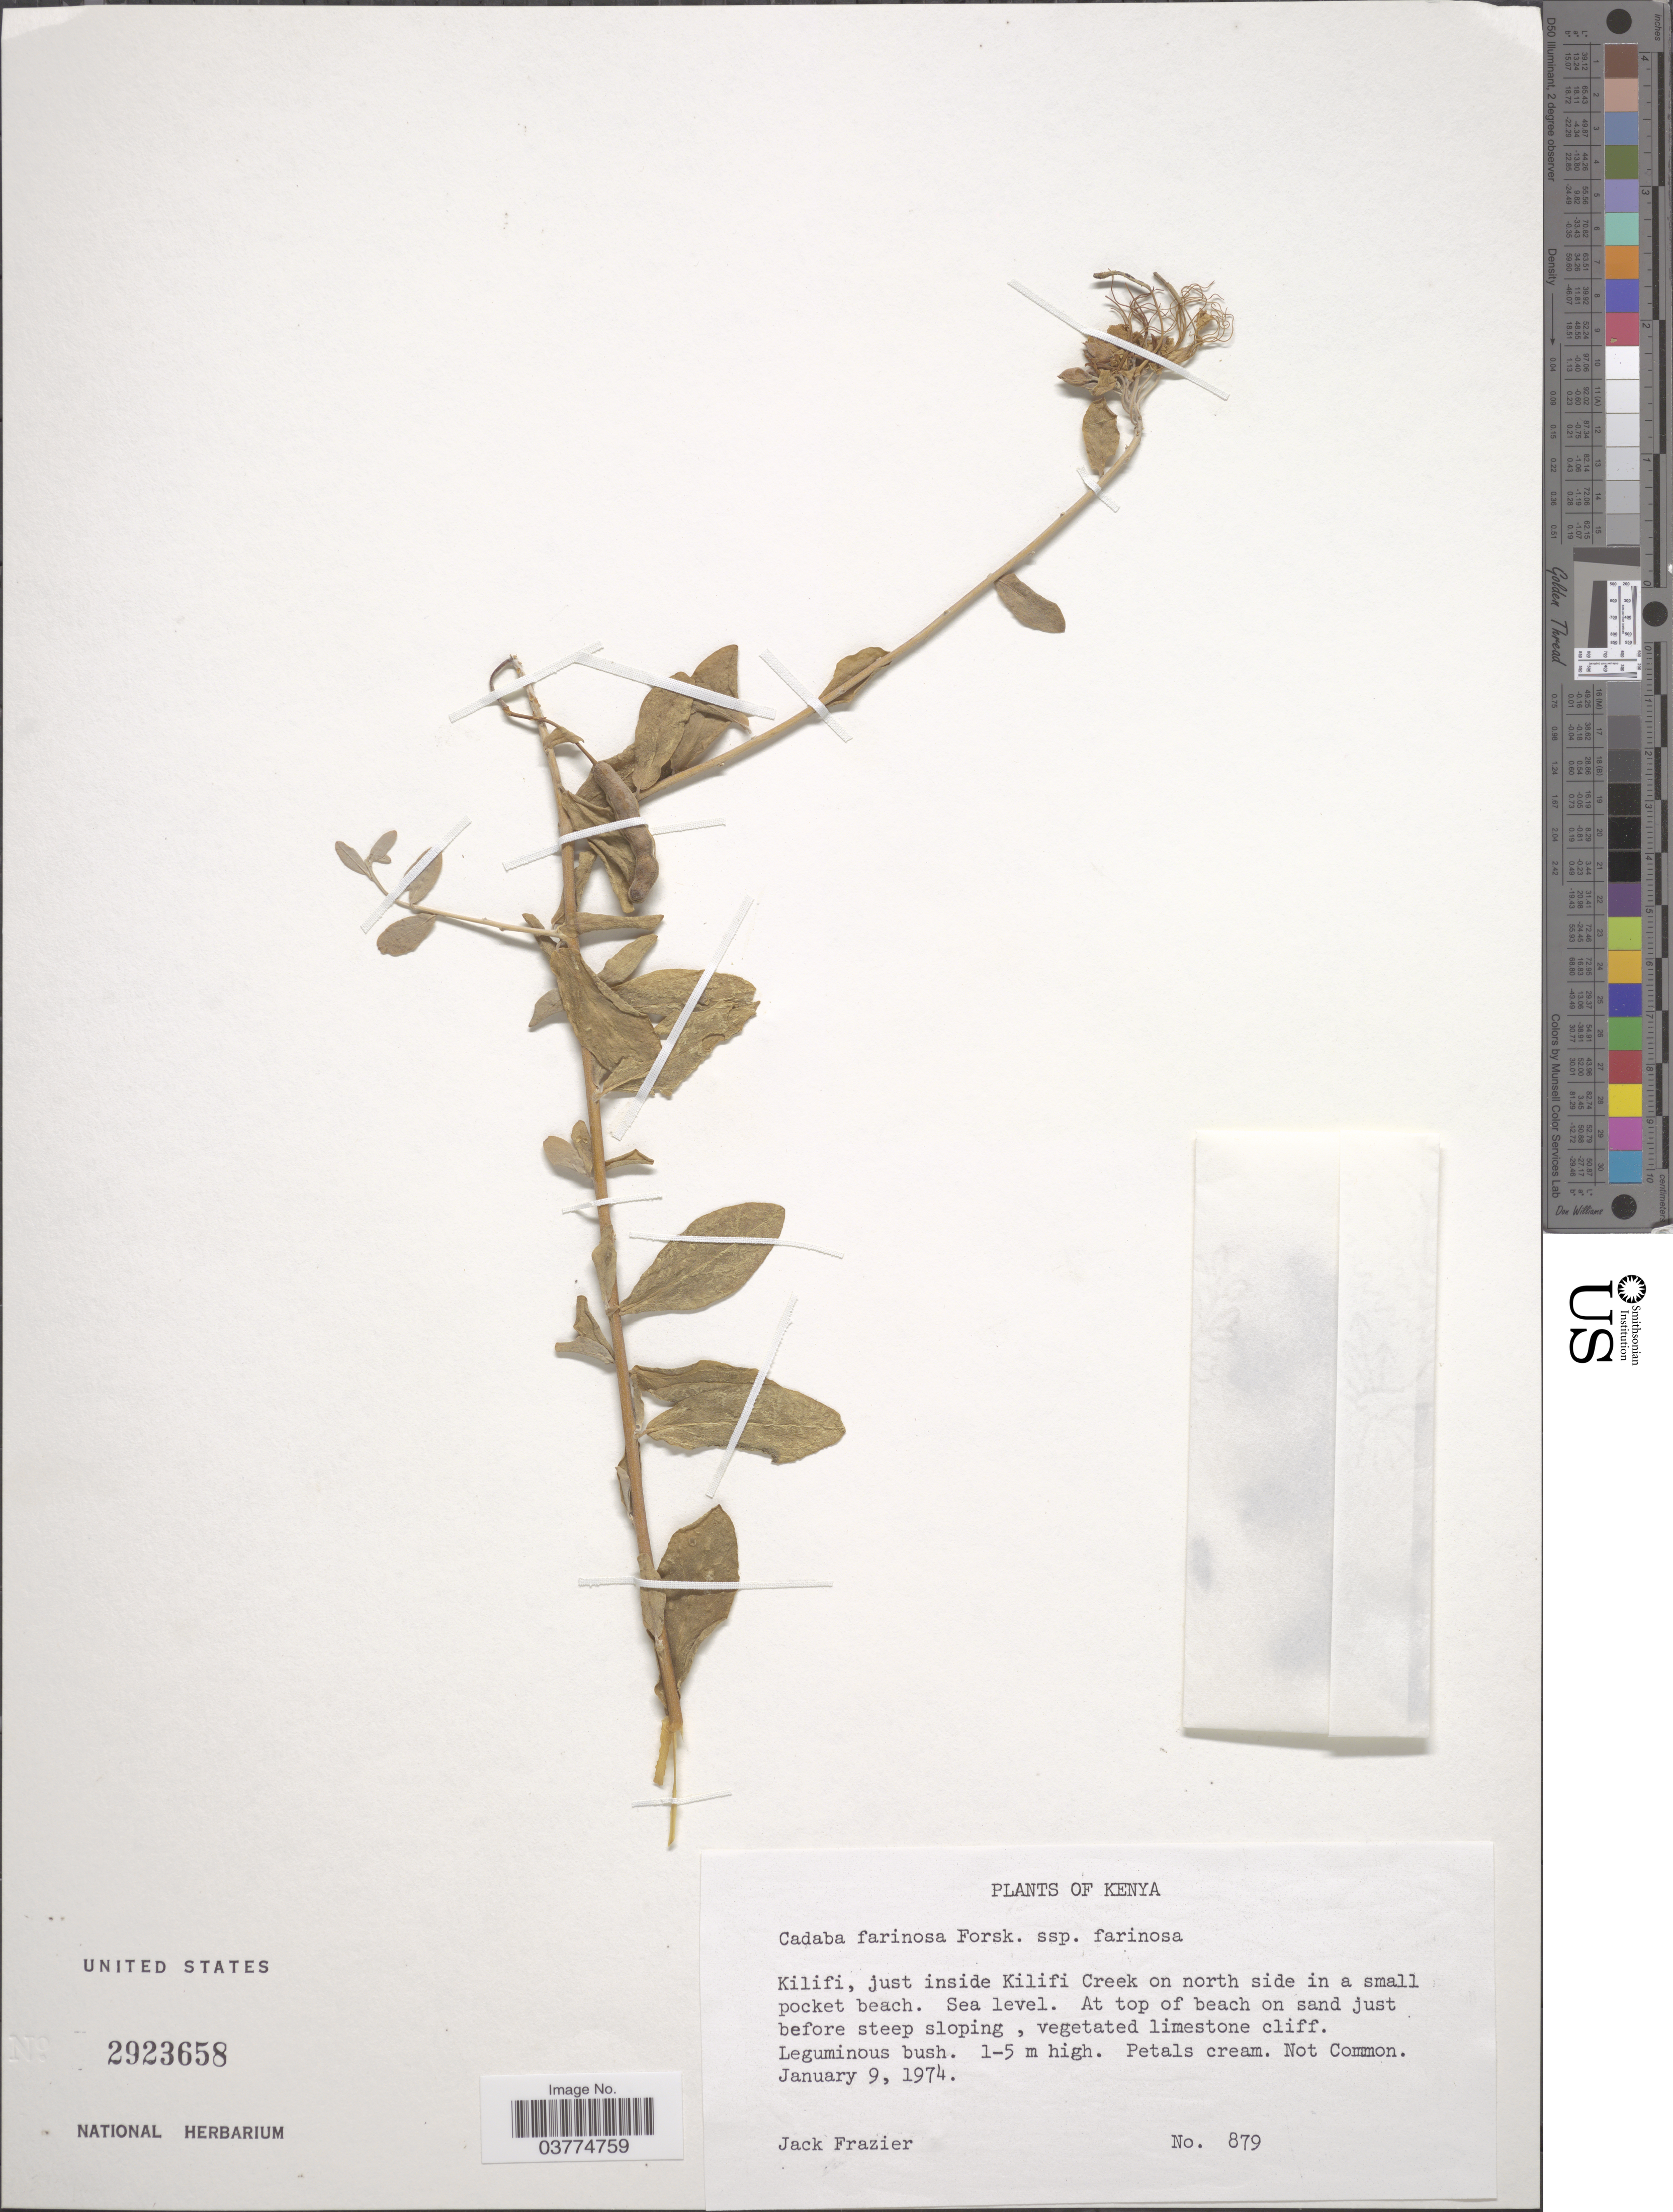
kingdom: Plantae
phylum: Tracheophyta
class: Magnoliopsida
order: Brassicales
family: Capparaceae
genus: Cadaba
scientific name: Cadaba farinosa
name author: Forssk.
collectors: J. Frazier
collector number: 879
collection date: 1974-01-09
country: Kenya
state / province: Kilifi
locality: Kilifi, just inside Kilifi Creek on north side in a small pocket beach.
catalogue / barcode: US 2923658